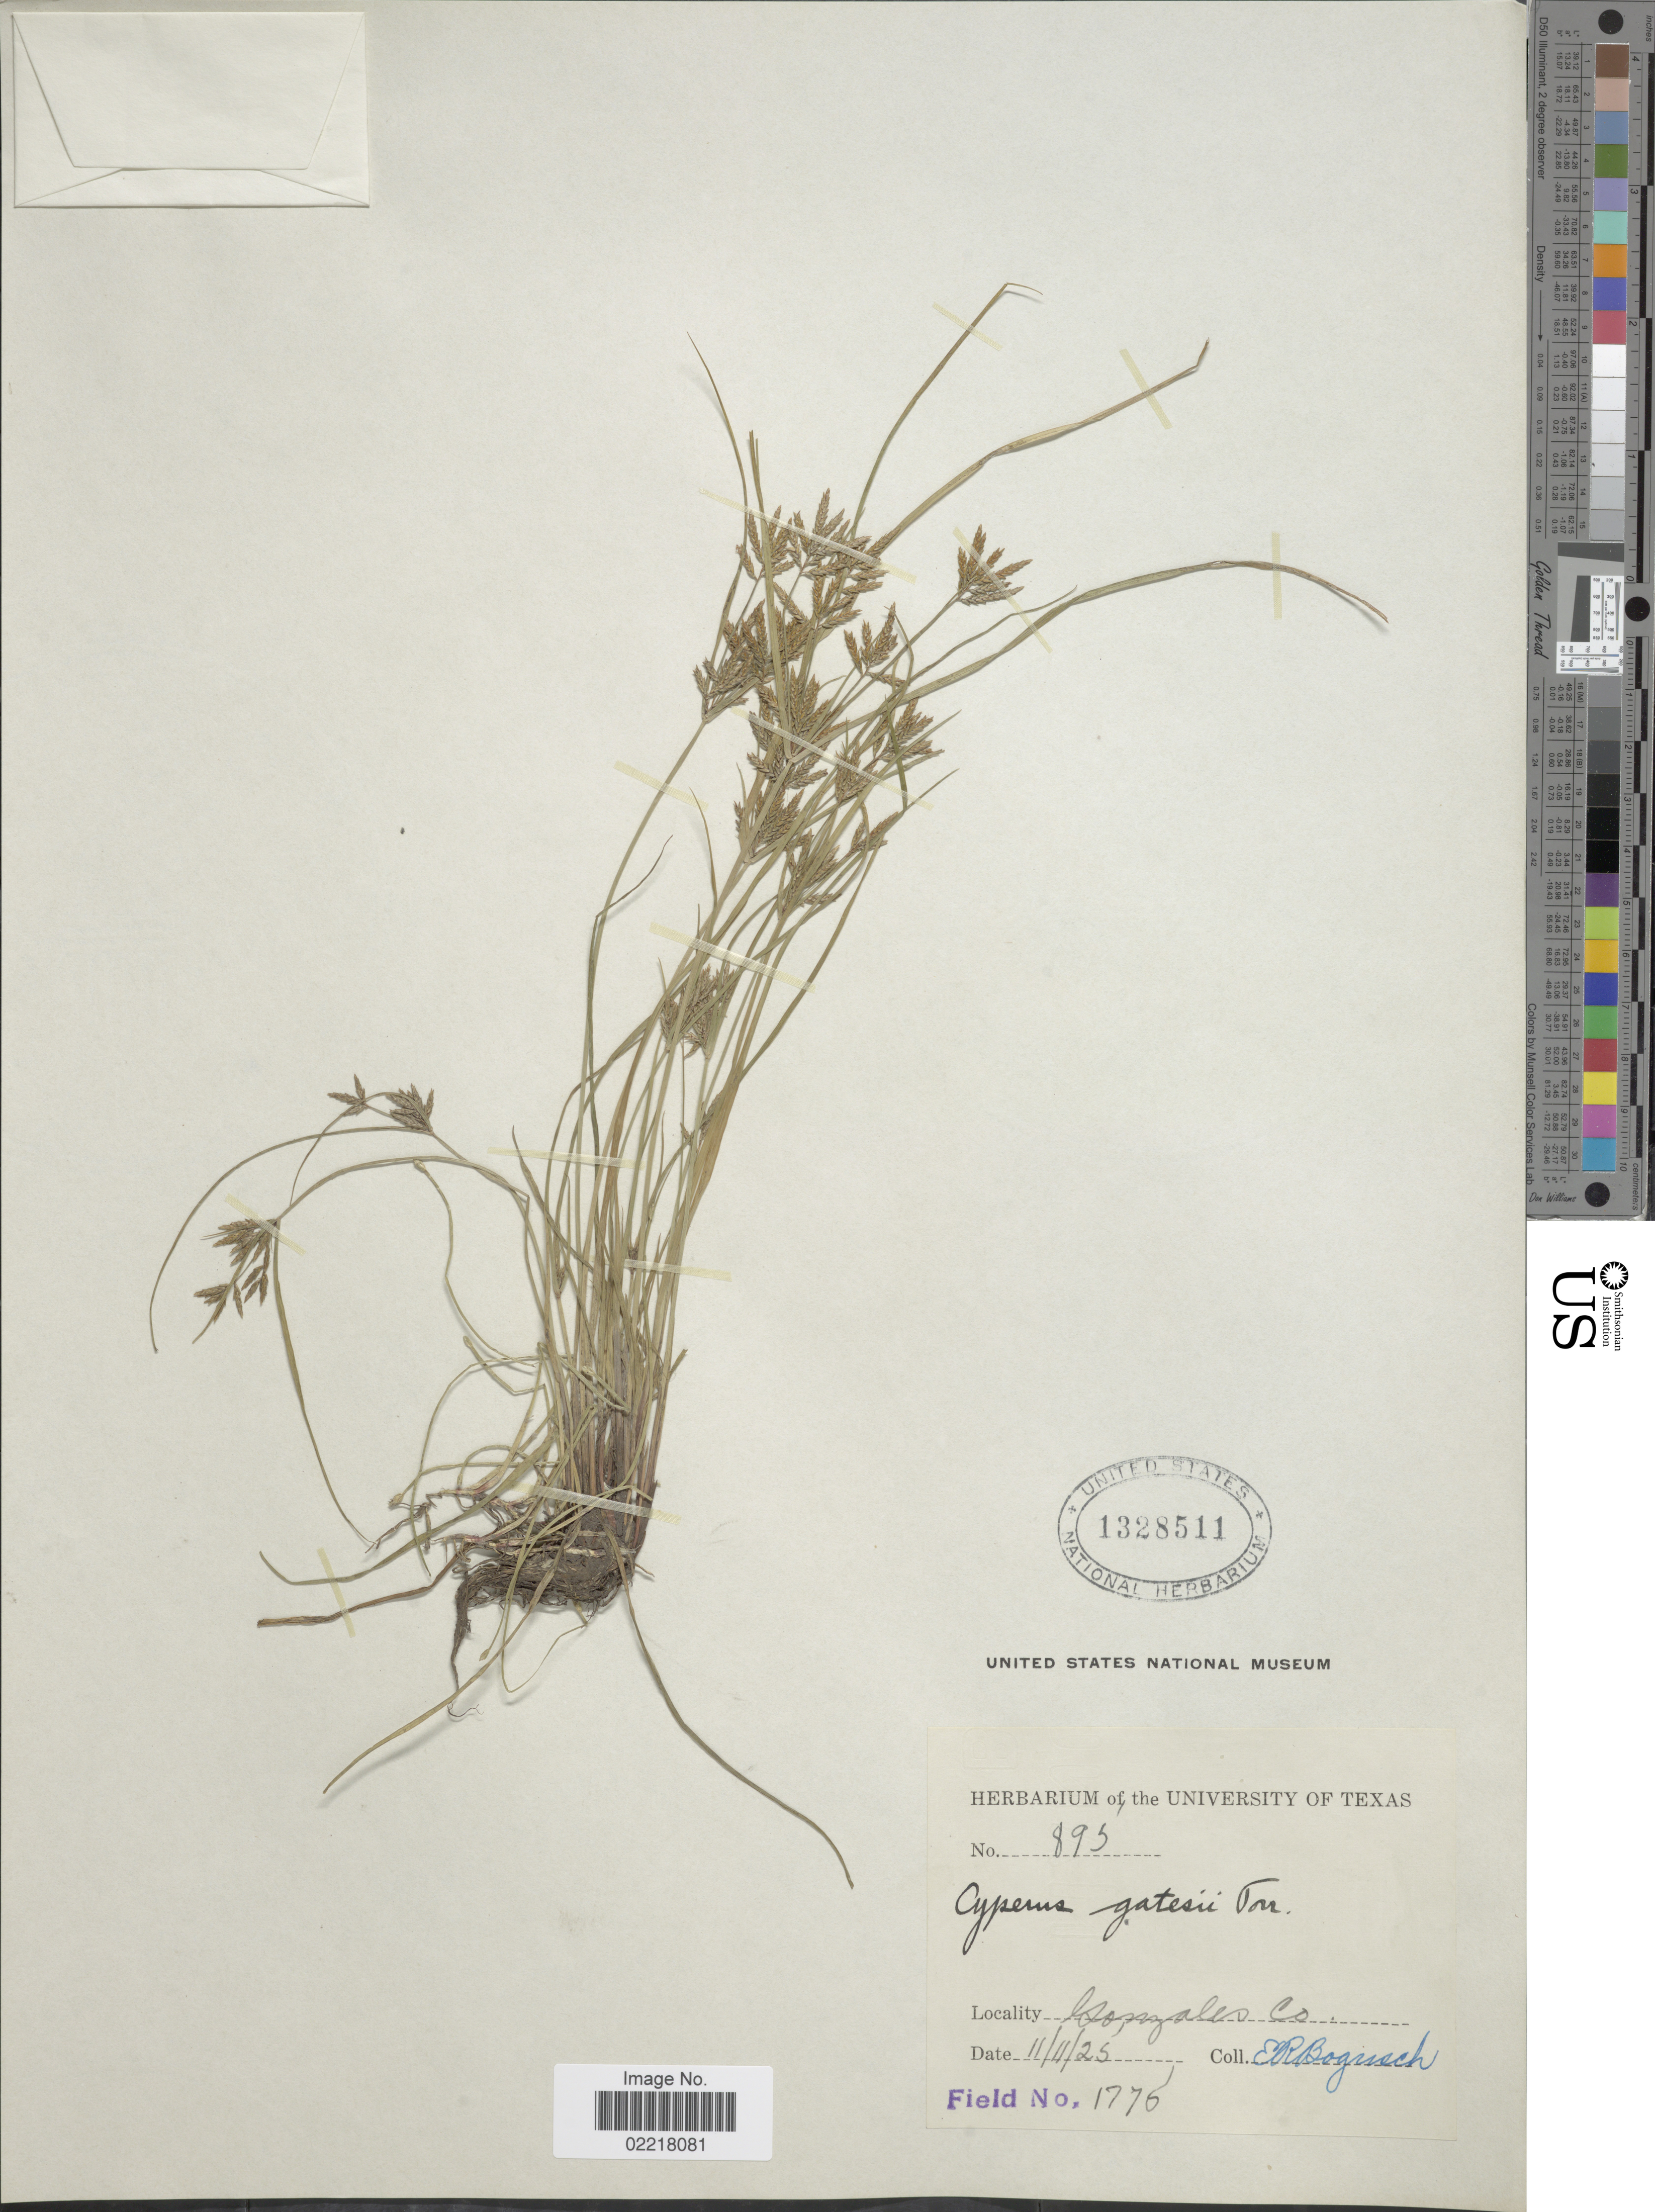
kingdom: Plantae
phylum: Tracheophyta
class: Liliopsida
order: Poales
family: Cyperaceae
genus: Cyperus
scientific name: Cyperus polystachyos var. texensis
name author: (Torr.) Fernald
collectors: E. Bogusch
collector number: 893*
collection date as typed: Transcribed d/m/y: 11/11/25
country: United States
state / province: Texas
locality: Gonzales Co.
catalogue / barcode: US 1328511